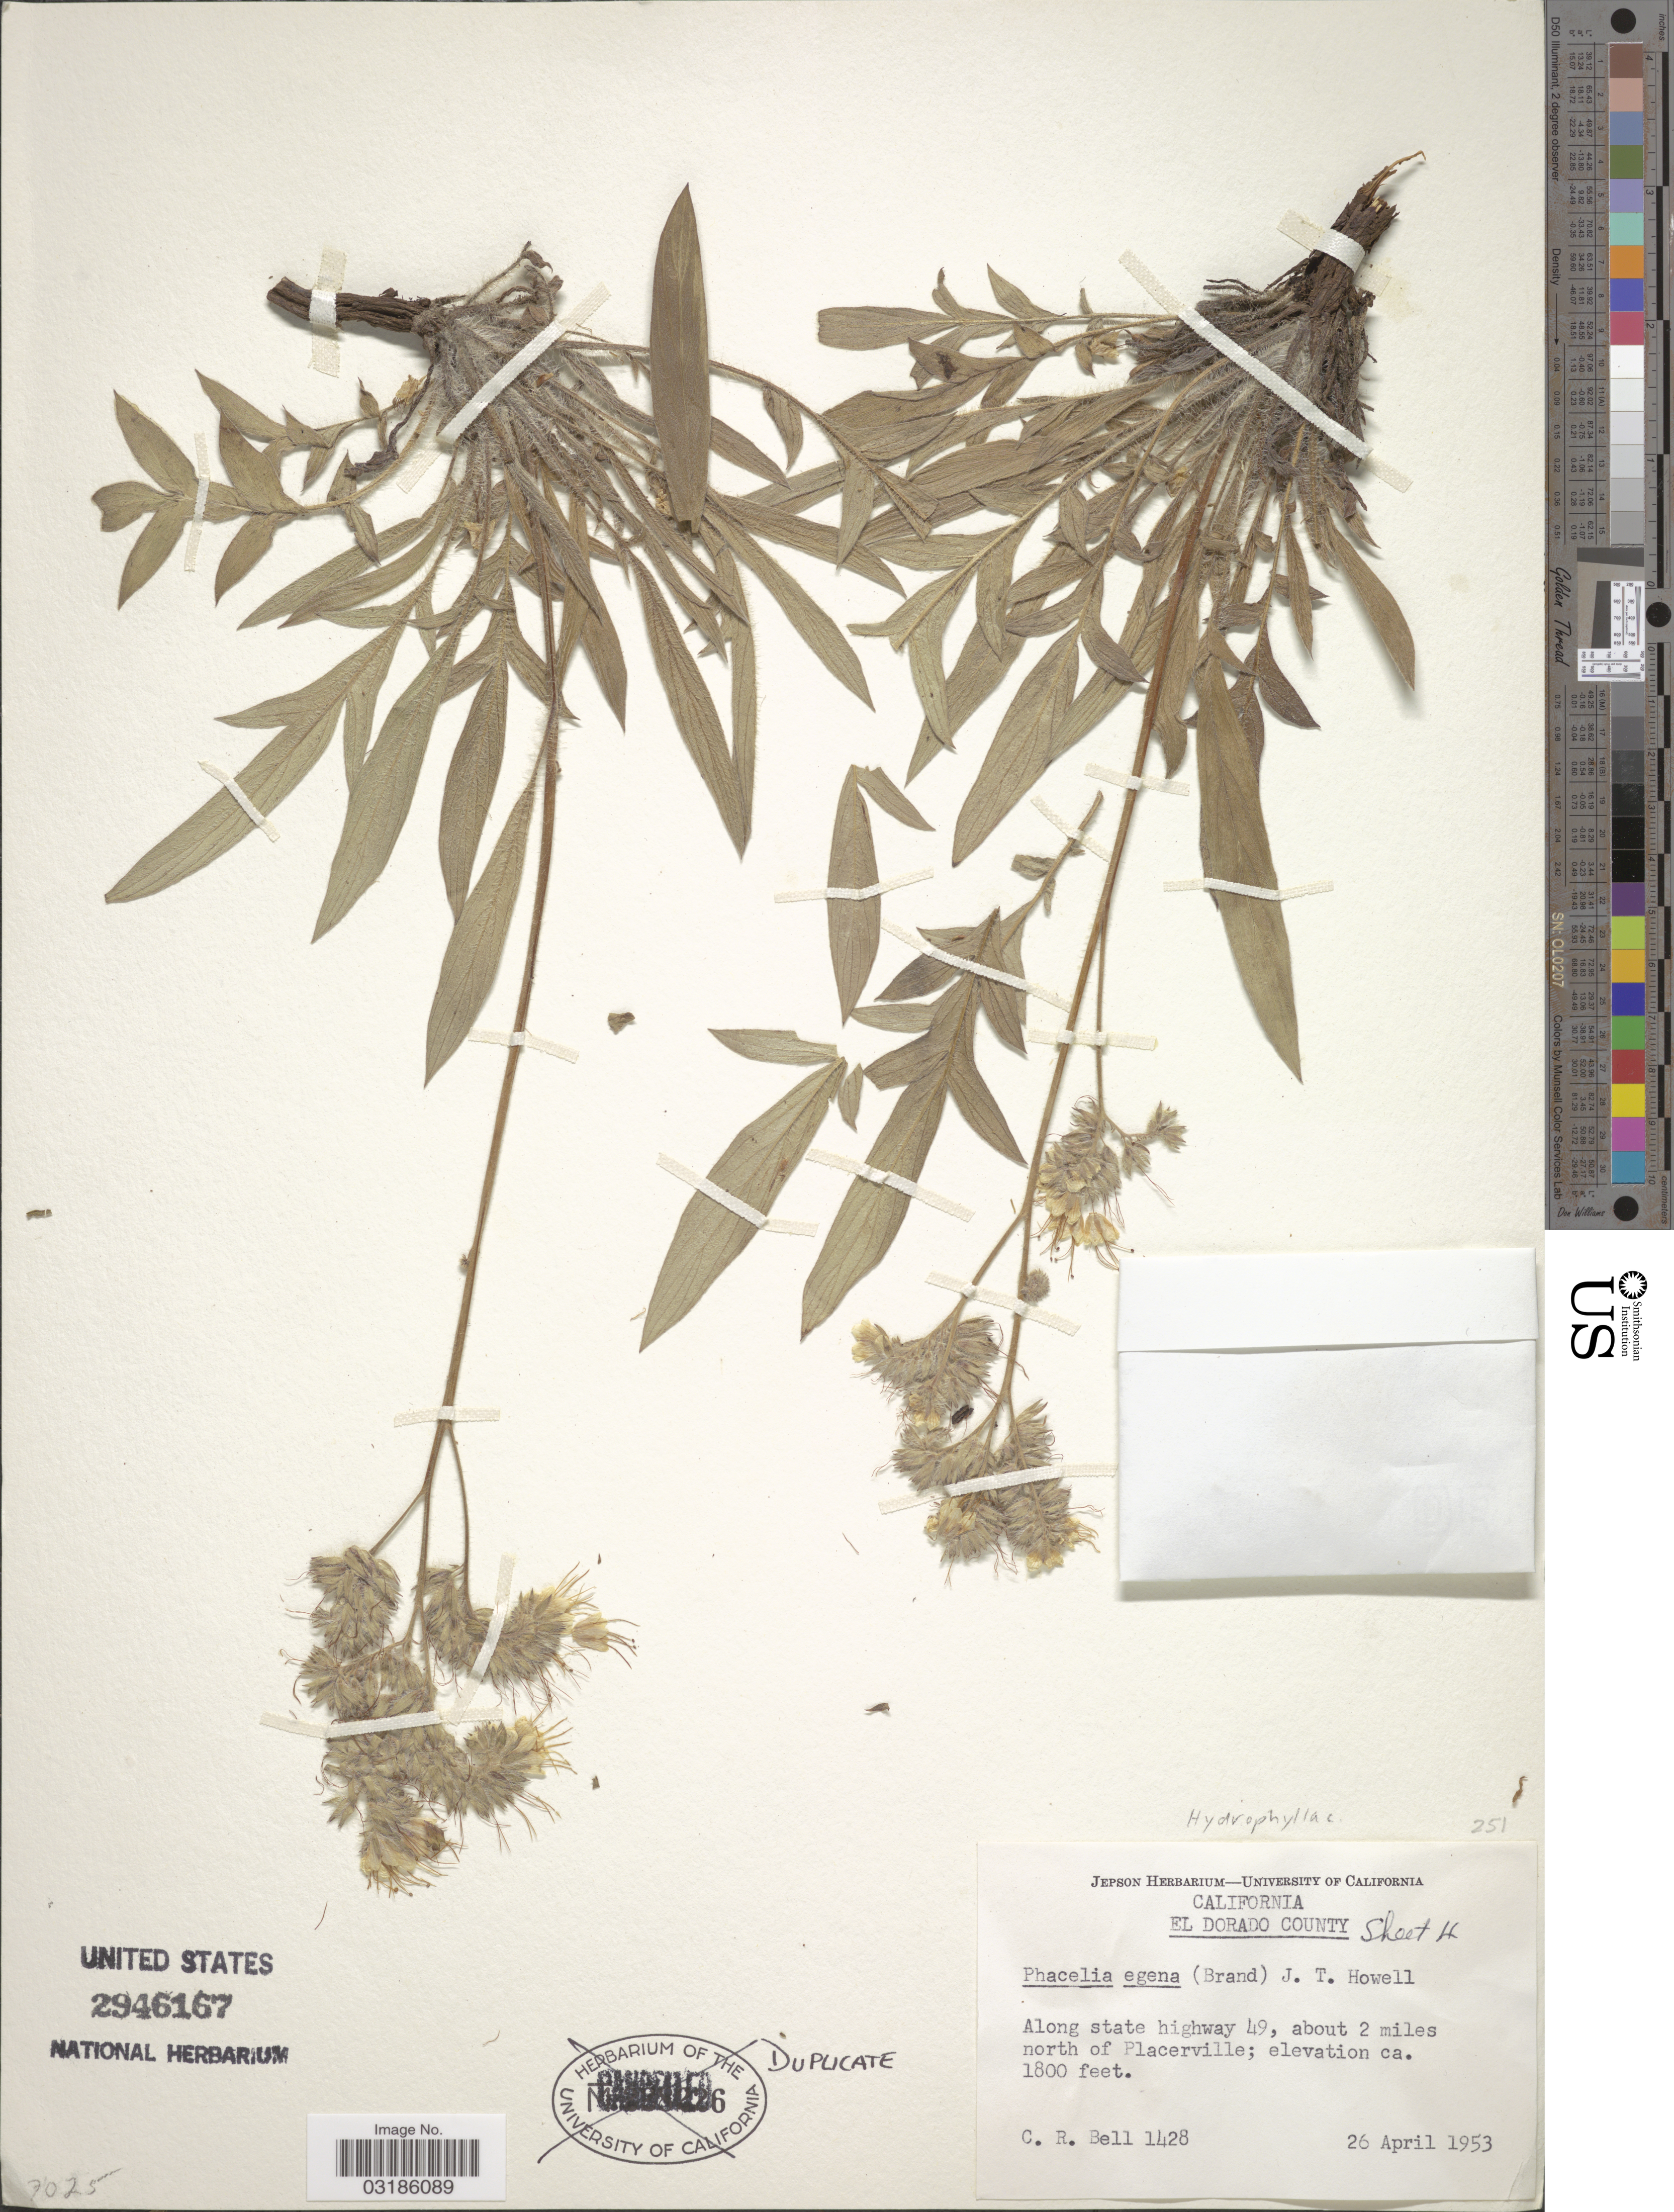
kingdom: Plantae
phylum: Tracheophyta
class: Magnoliopsida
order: Boraginales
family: Hydrophyllaceae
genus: Phacelia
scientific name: Phacelia egena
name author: (Brand) Howell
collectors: C. R. Bell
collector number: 1428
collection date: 1953-04-26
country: United States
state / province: California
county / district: El Dorado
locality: El Dorado County. Along state highway 49, about 2 miles north of Placerville.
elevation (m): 549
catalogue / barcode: US 2946167